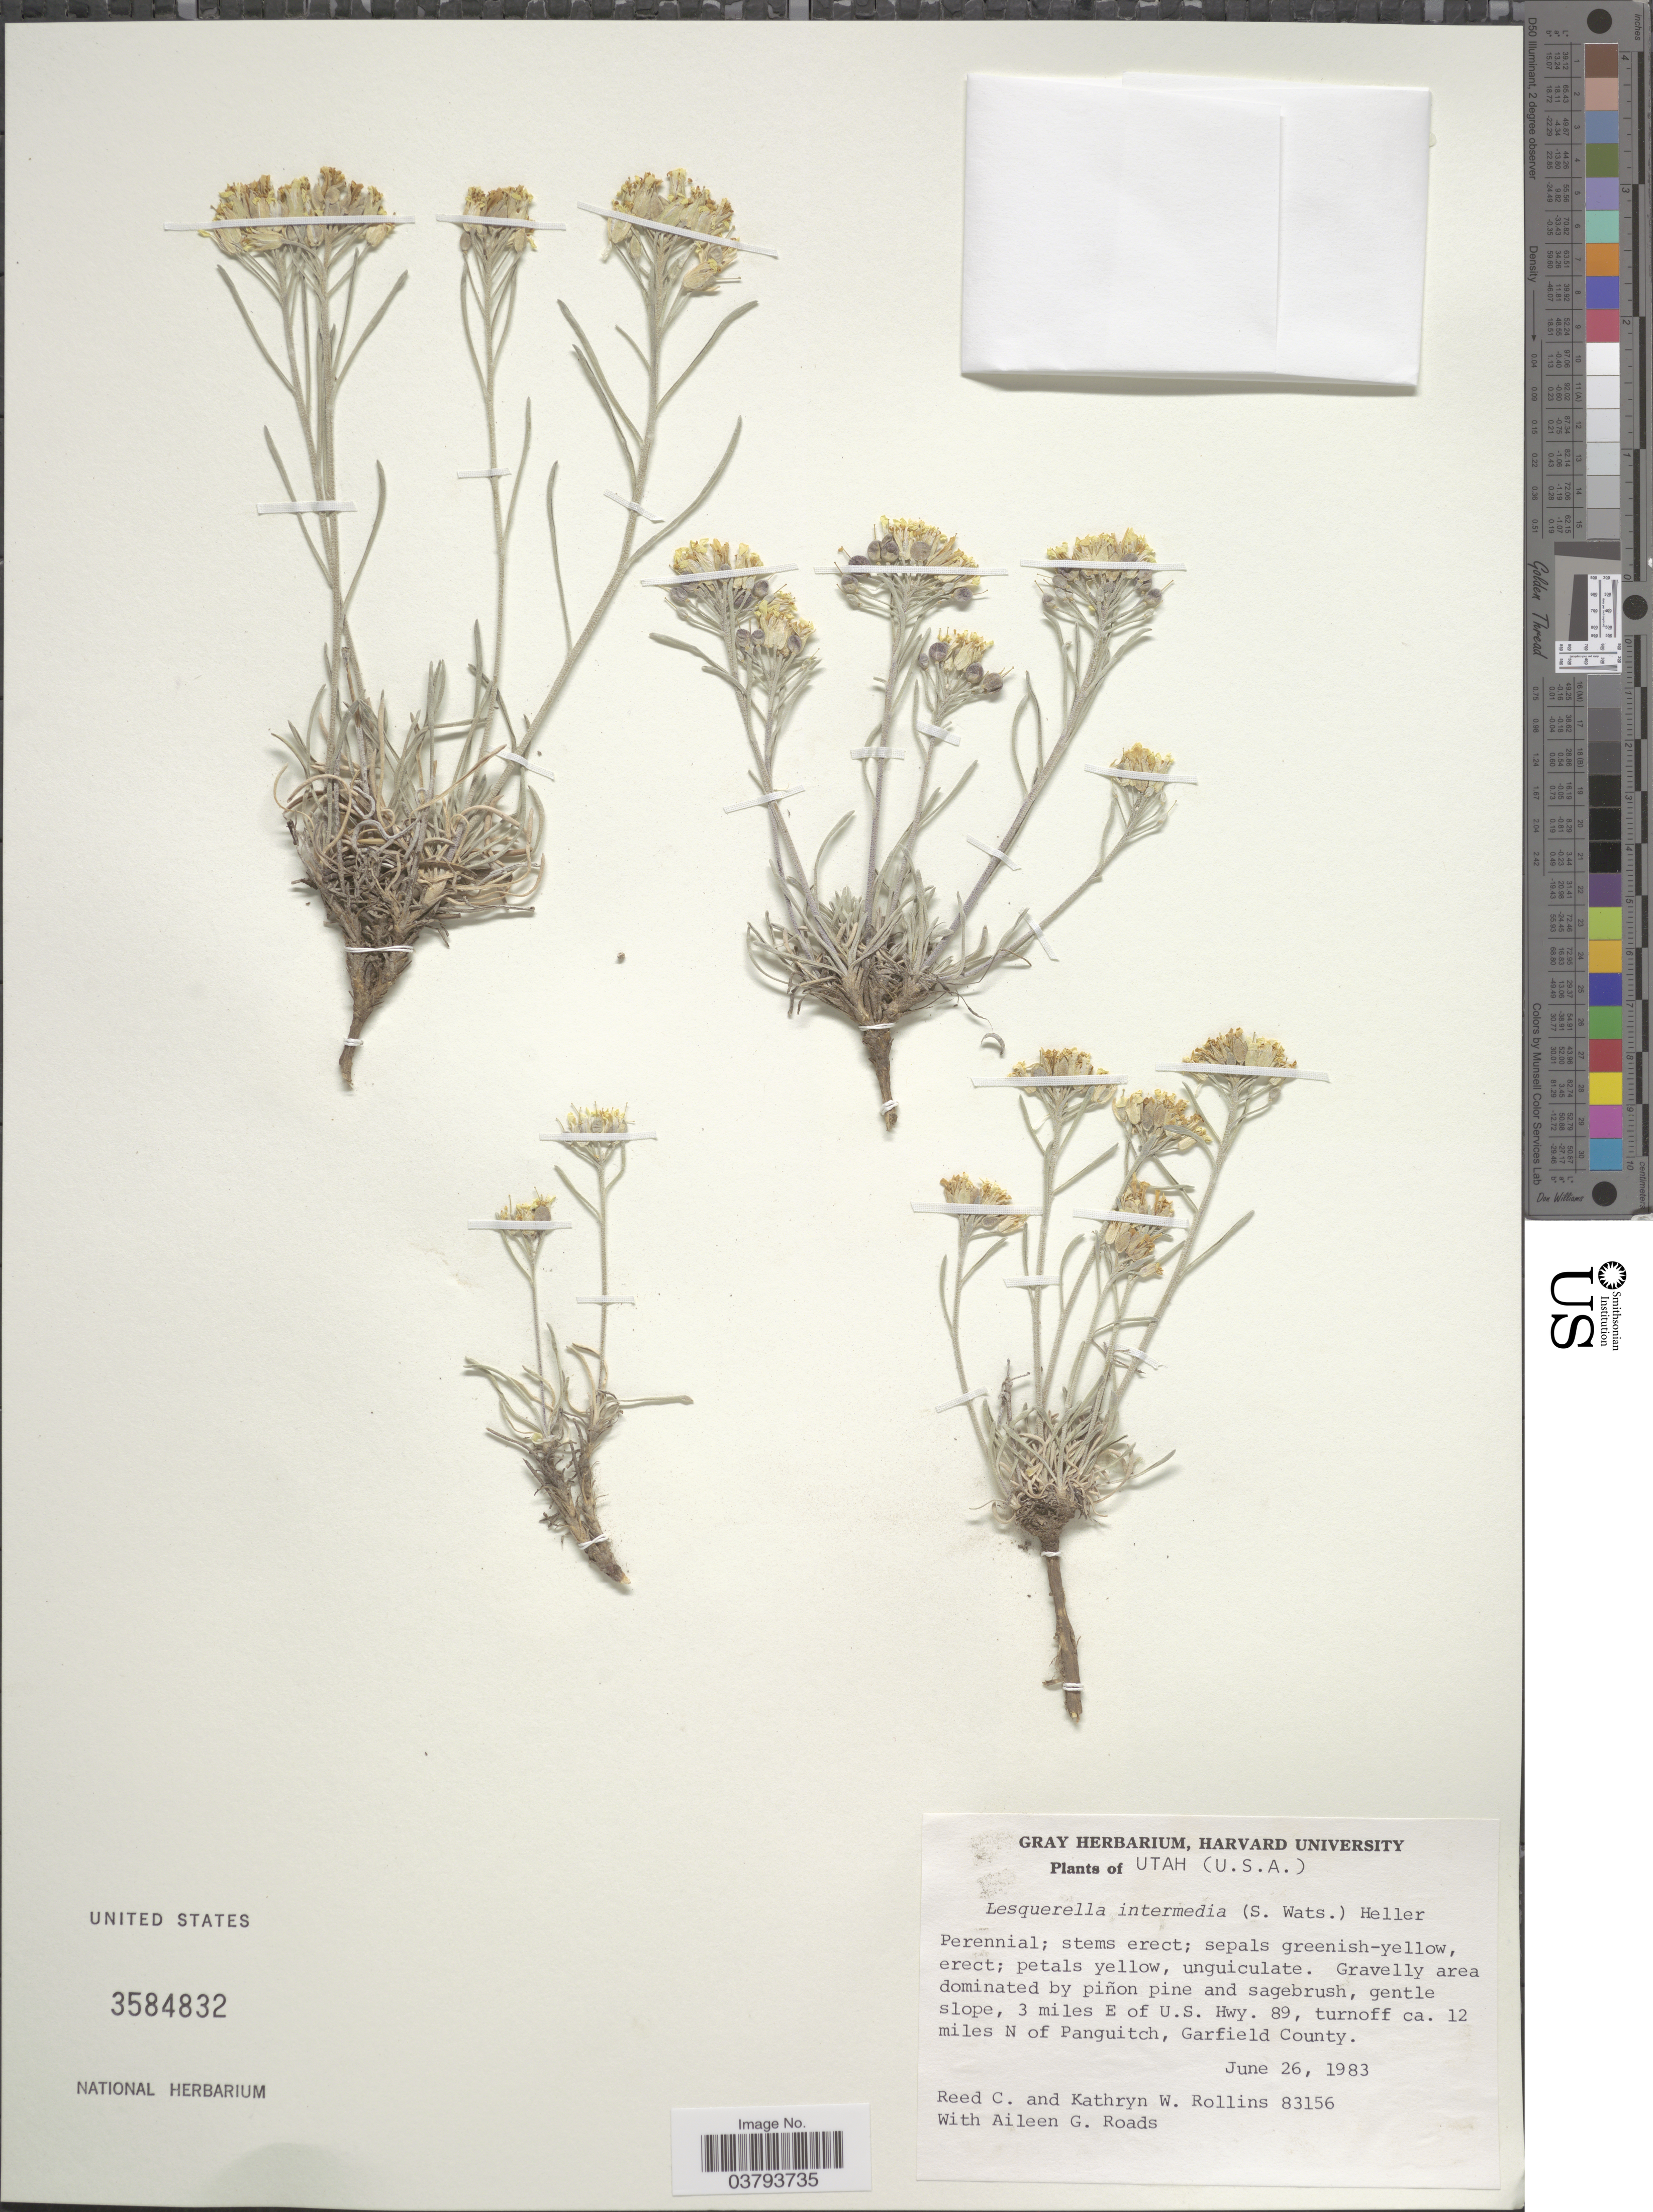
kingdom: Plantae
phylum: Tracheophyta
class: Magnoliopsida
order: Brassicales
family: Brassicaceae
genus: Lesquerella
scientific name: Lesquerella intermedia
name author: (S. Watson) A. Heller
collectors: R. C. Rollins, K. W. Rollins & A. Roads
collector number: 83156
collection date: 1983-06-26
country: United States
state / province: Utah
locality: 3 miles E of U.S. Hwy. 89, turnoff ca. 12 miles N of Panguitch, Garfield County.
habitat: gravelly area dominated pinon-pine and sagebrush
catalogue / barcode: US 3584832